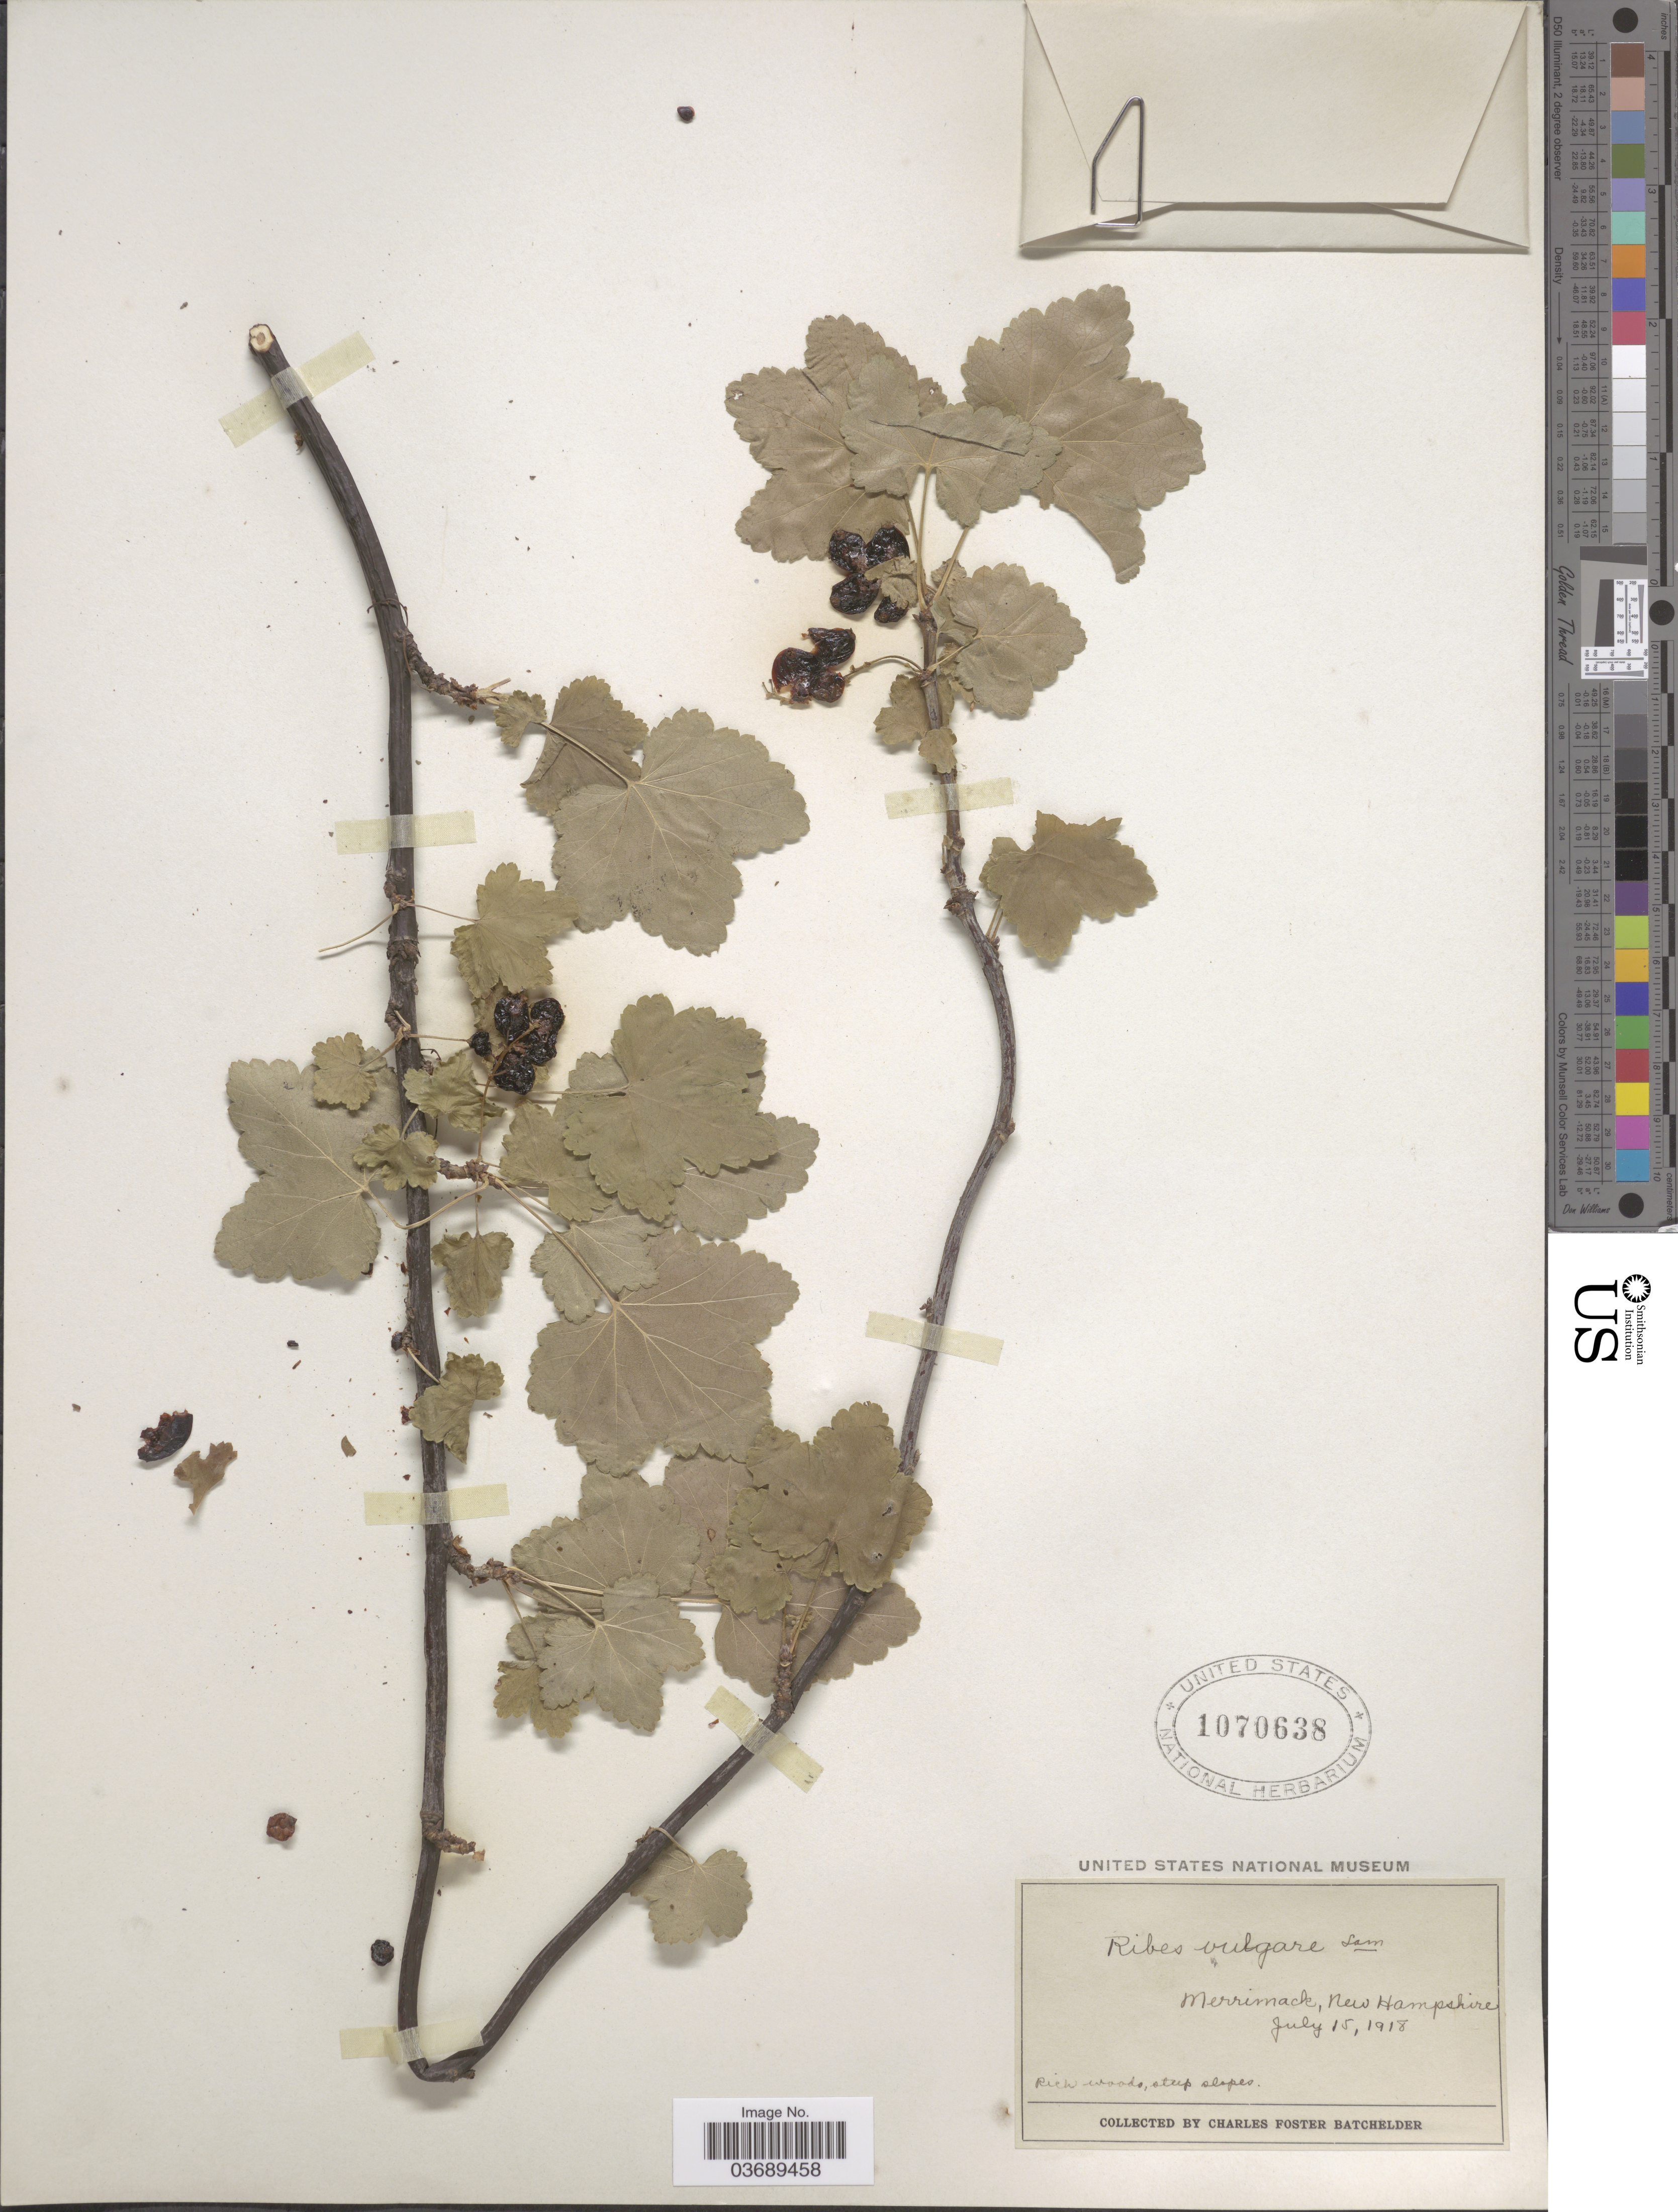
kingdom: Plantae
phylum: Tracheophyta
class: Magnoliopsida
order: Saxifragales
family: Grossulariaceae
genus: Ribes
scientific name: Ribes vulgare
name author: Lam.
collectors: C. Batchelder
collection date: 1918-07-15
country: United States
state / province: New Hampshire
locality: Merrimack.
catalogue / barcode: US 1070638